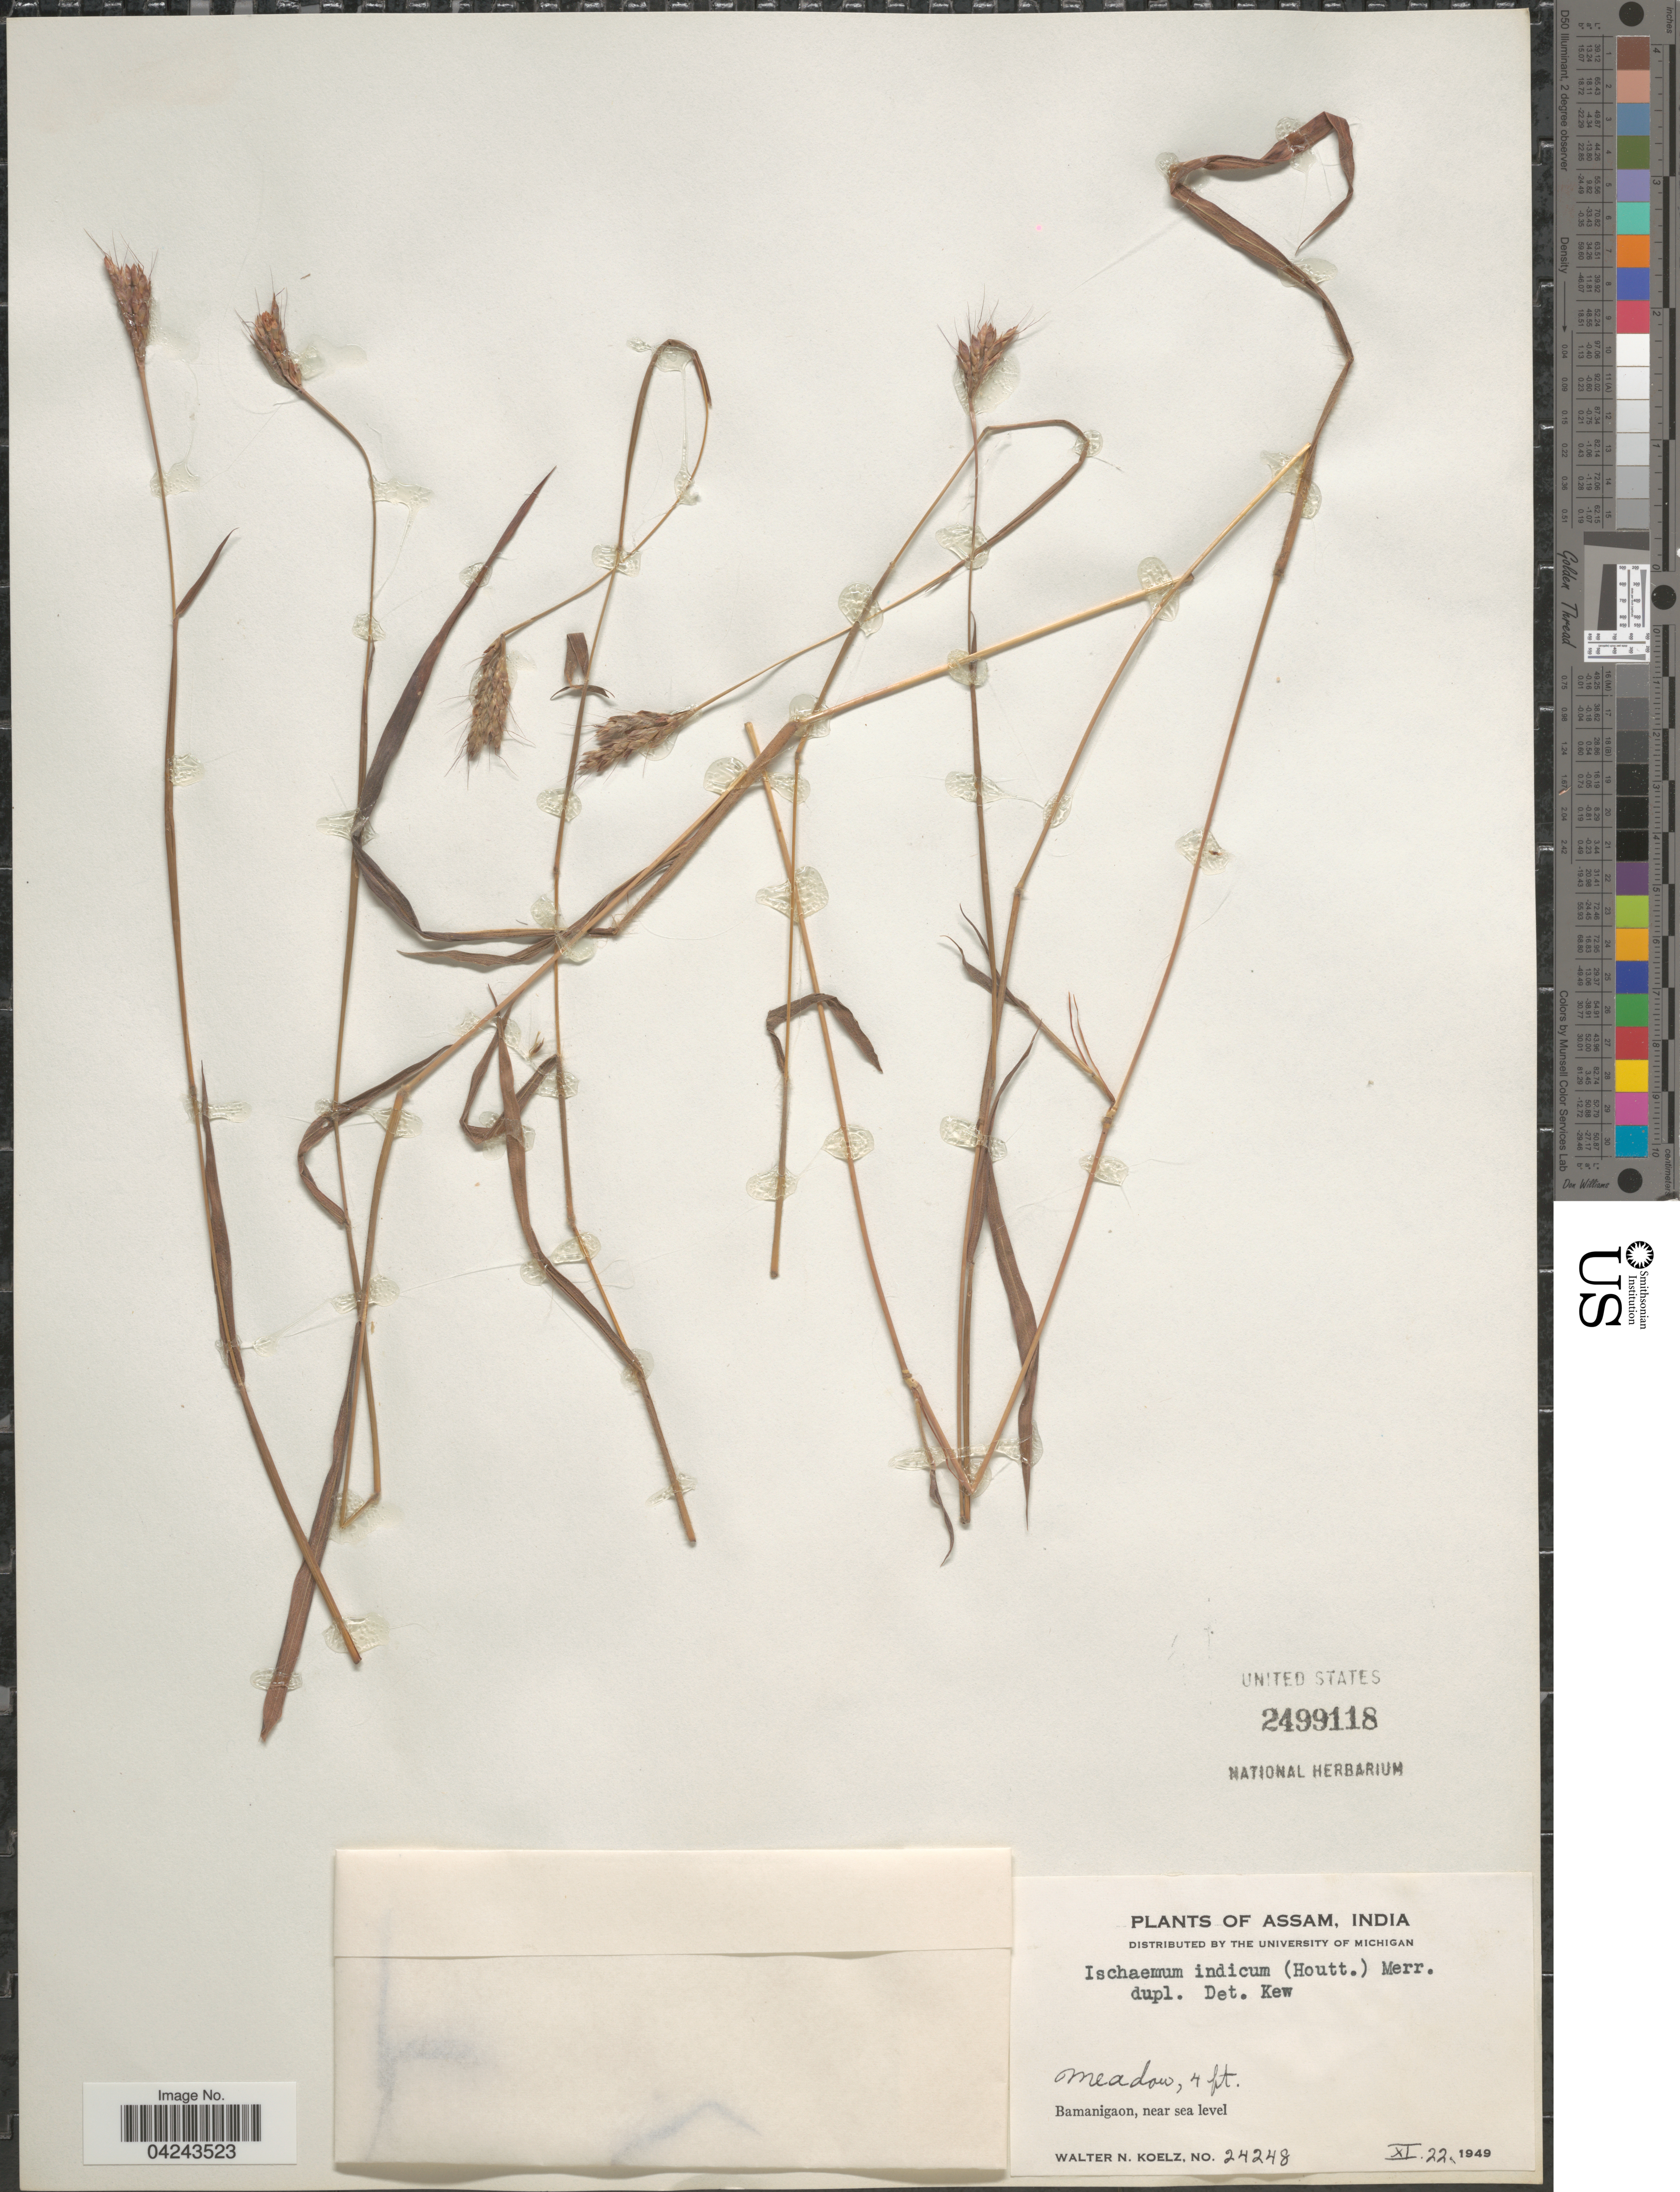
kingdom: Plantae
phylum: Tracheophyta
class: Liliopsida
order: Poales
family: Poaceae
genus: Ischaemum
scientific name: Ischaemum ciliare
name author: Retz.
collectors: W. N. Koelz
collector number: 24248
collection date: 1949-11-22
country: India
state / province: Assam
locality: Bamanigaon.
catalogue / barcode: US 2499118